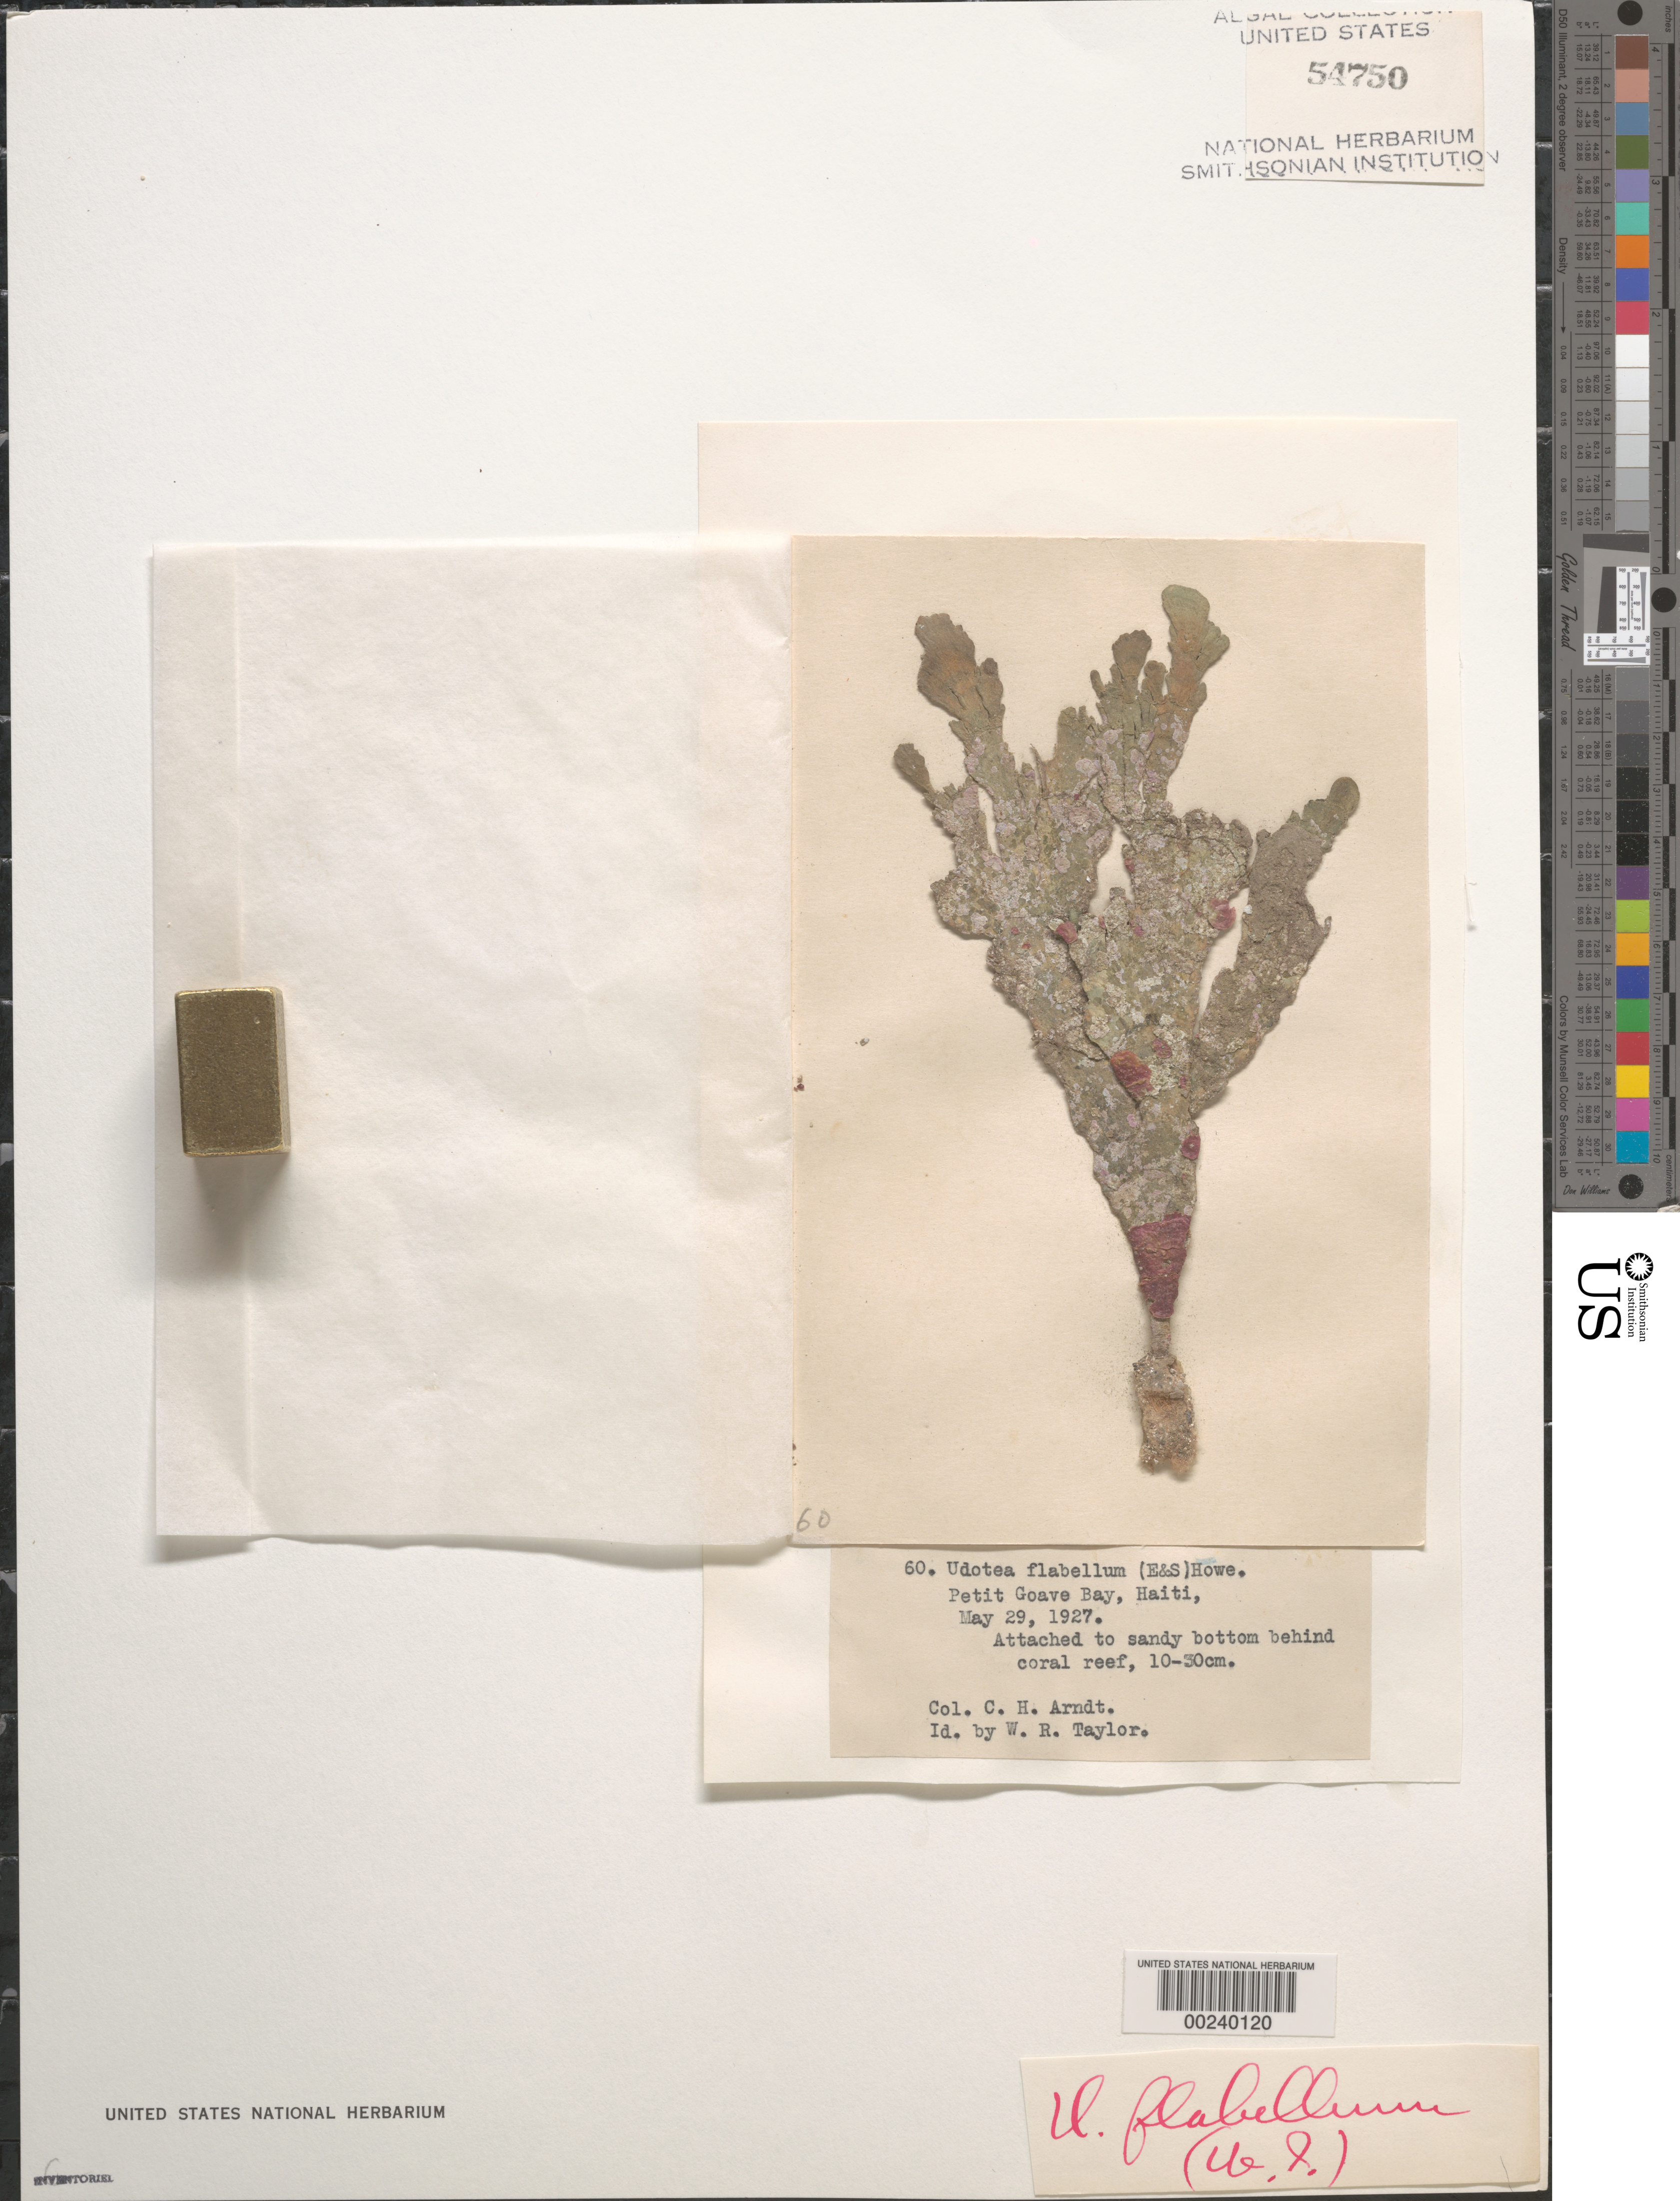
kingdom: Plantae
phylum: Chlorophyta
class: Ulvophyceae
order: Bryopsidales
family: Udoteaceae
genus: Udotea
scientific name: Udotea flabellum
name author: (J. Ellis & Sol.) M. Howe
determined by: Taylor, William R.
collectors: C. Arndt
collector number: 60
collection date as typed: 29 May 1927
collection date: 1927-05-29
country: Haiti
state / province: Ouest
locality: Petit Goave Bay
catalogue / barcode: US 54750